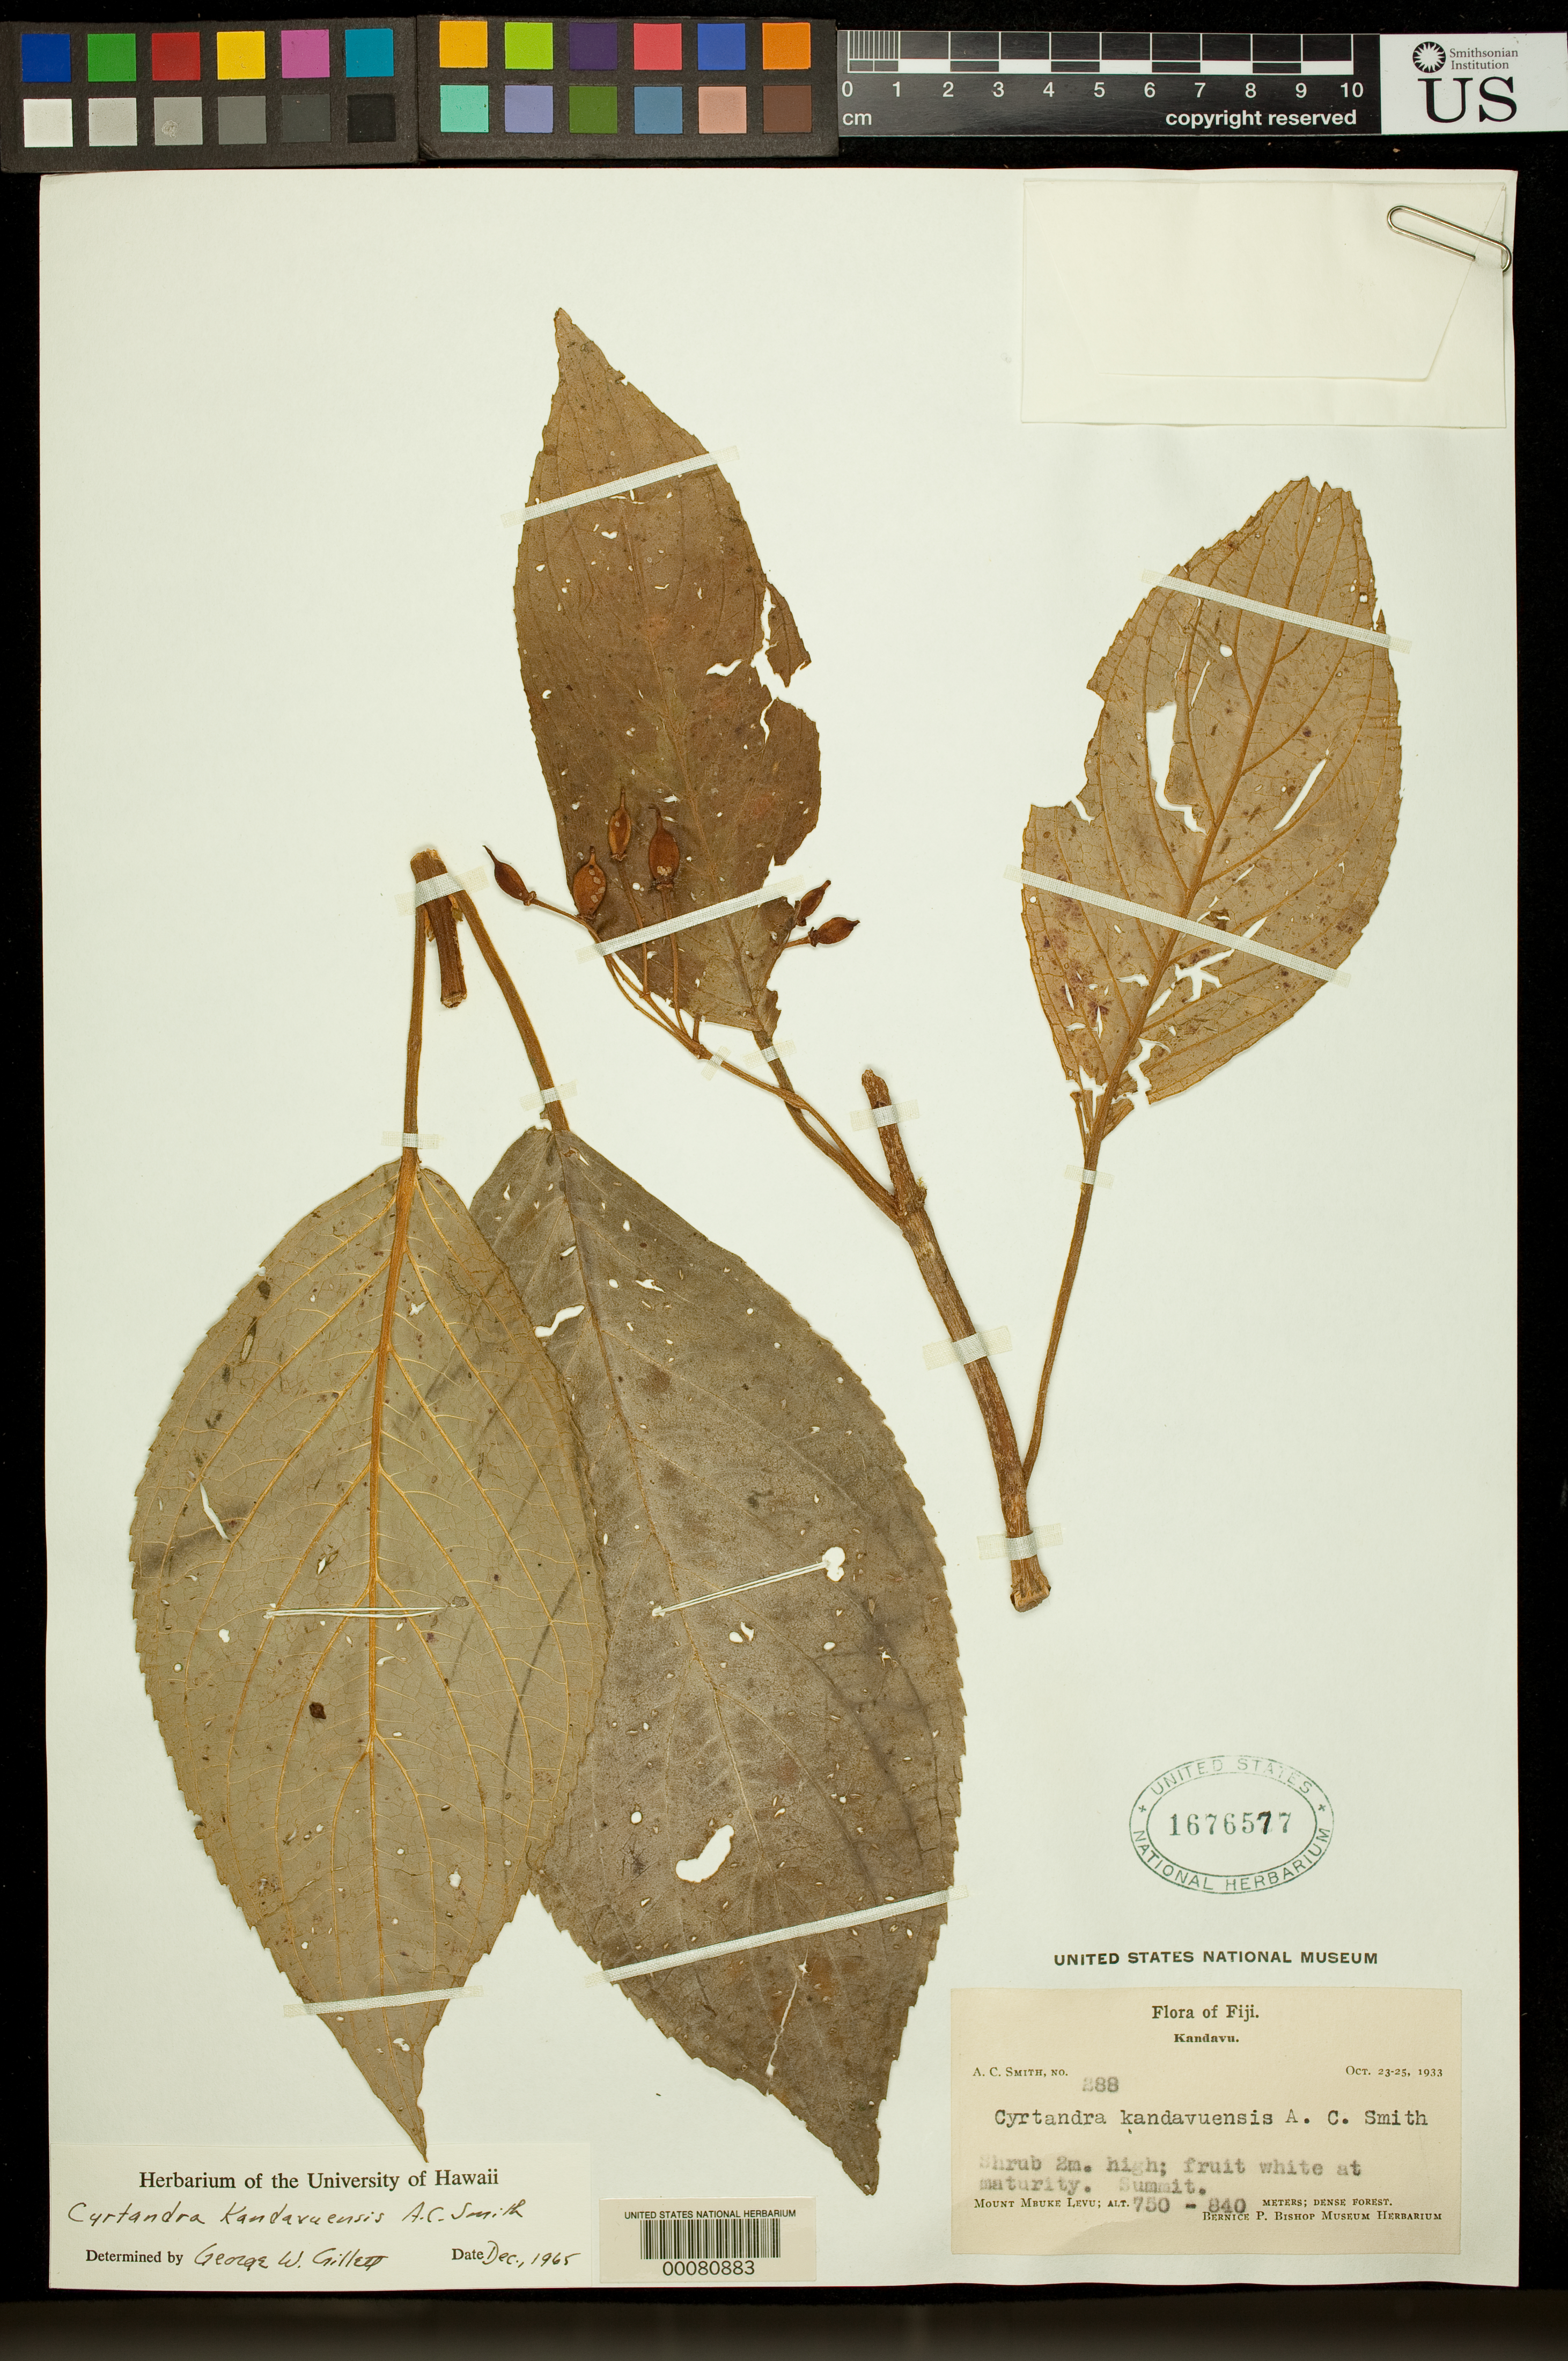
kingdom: Plantae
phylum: Tracheophyta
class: Magnoliopsida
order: Lamiales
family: Gesneriaceae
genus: Cyrtandra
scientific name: Cyrtandra kandavuensis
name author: A.C. Sm.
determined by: Johnson, Melissa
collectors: A. C. Smith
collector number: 288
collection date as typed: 23-25 Oct 1933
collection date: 1933-10-23/1933-10-25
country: Fiji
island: Kandavu I.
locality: Kandavu, mt mbuke levu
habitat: Dense forest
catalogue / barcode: US 1676577